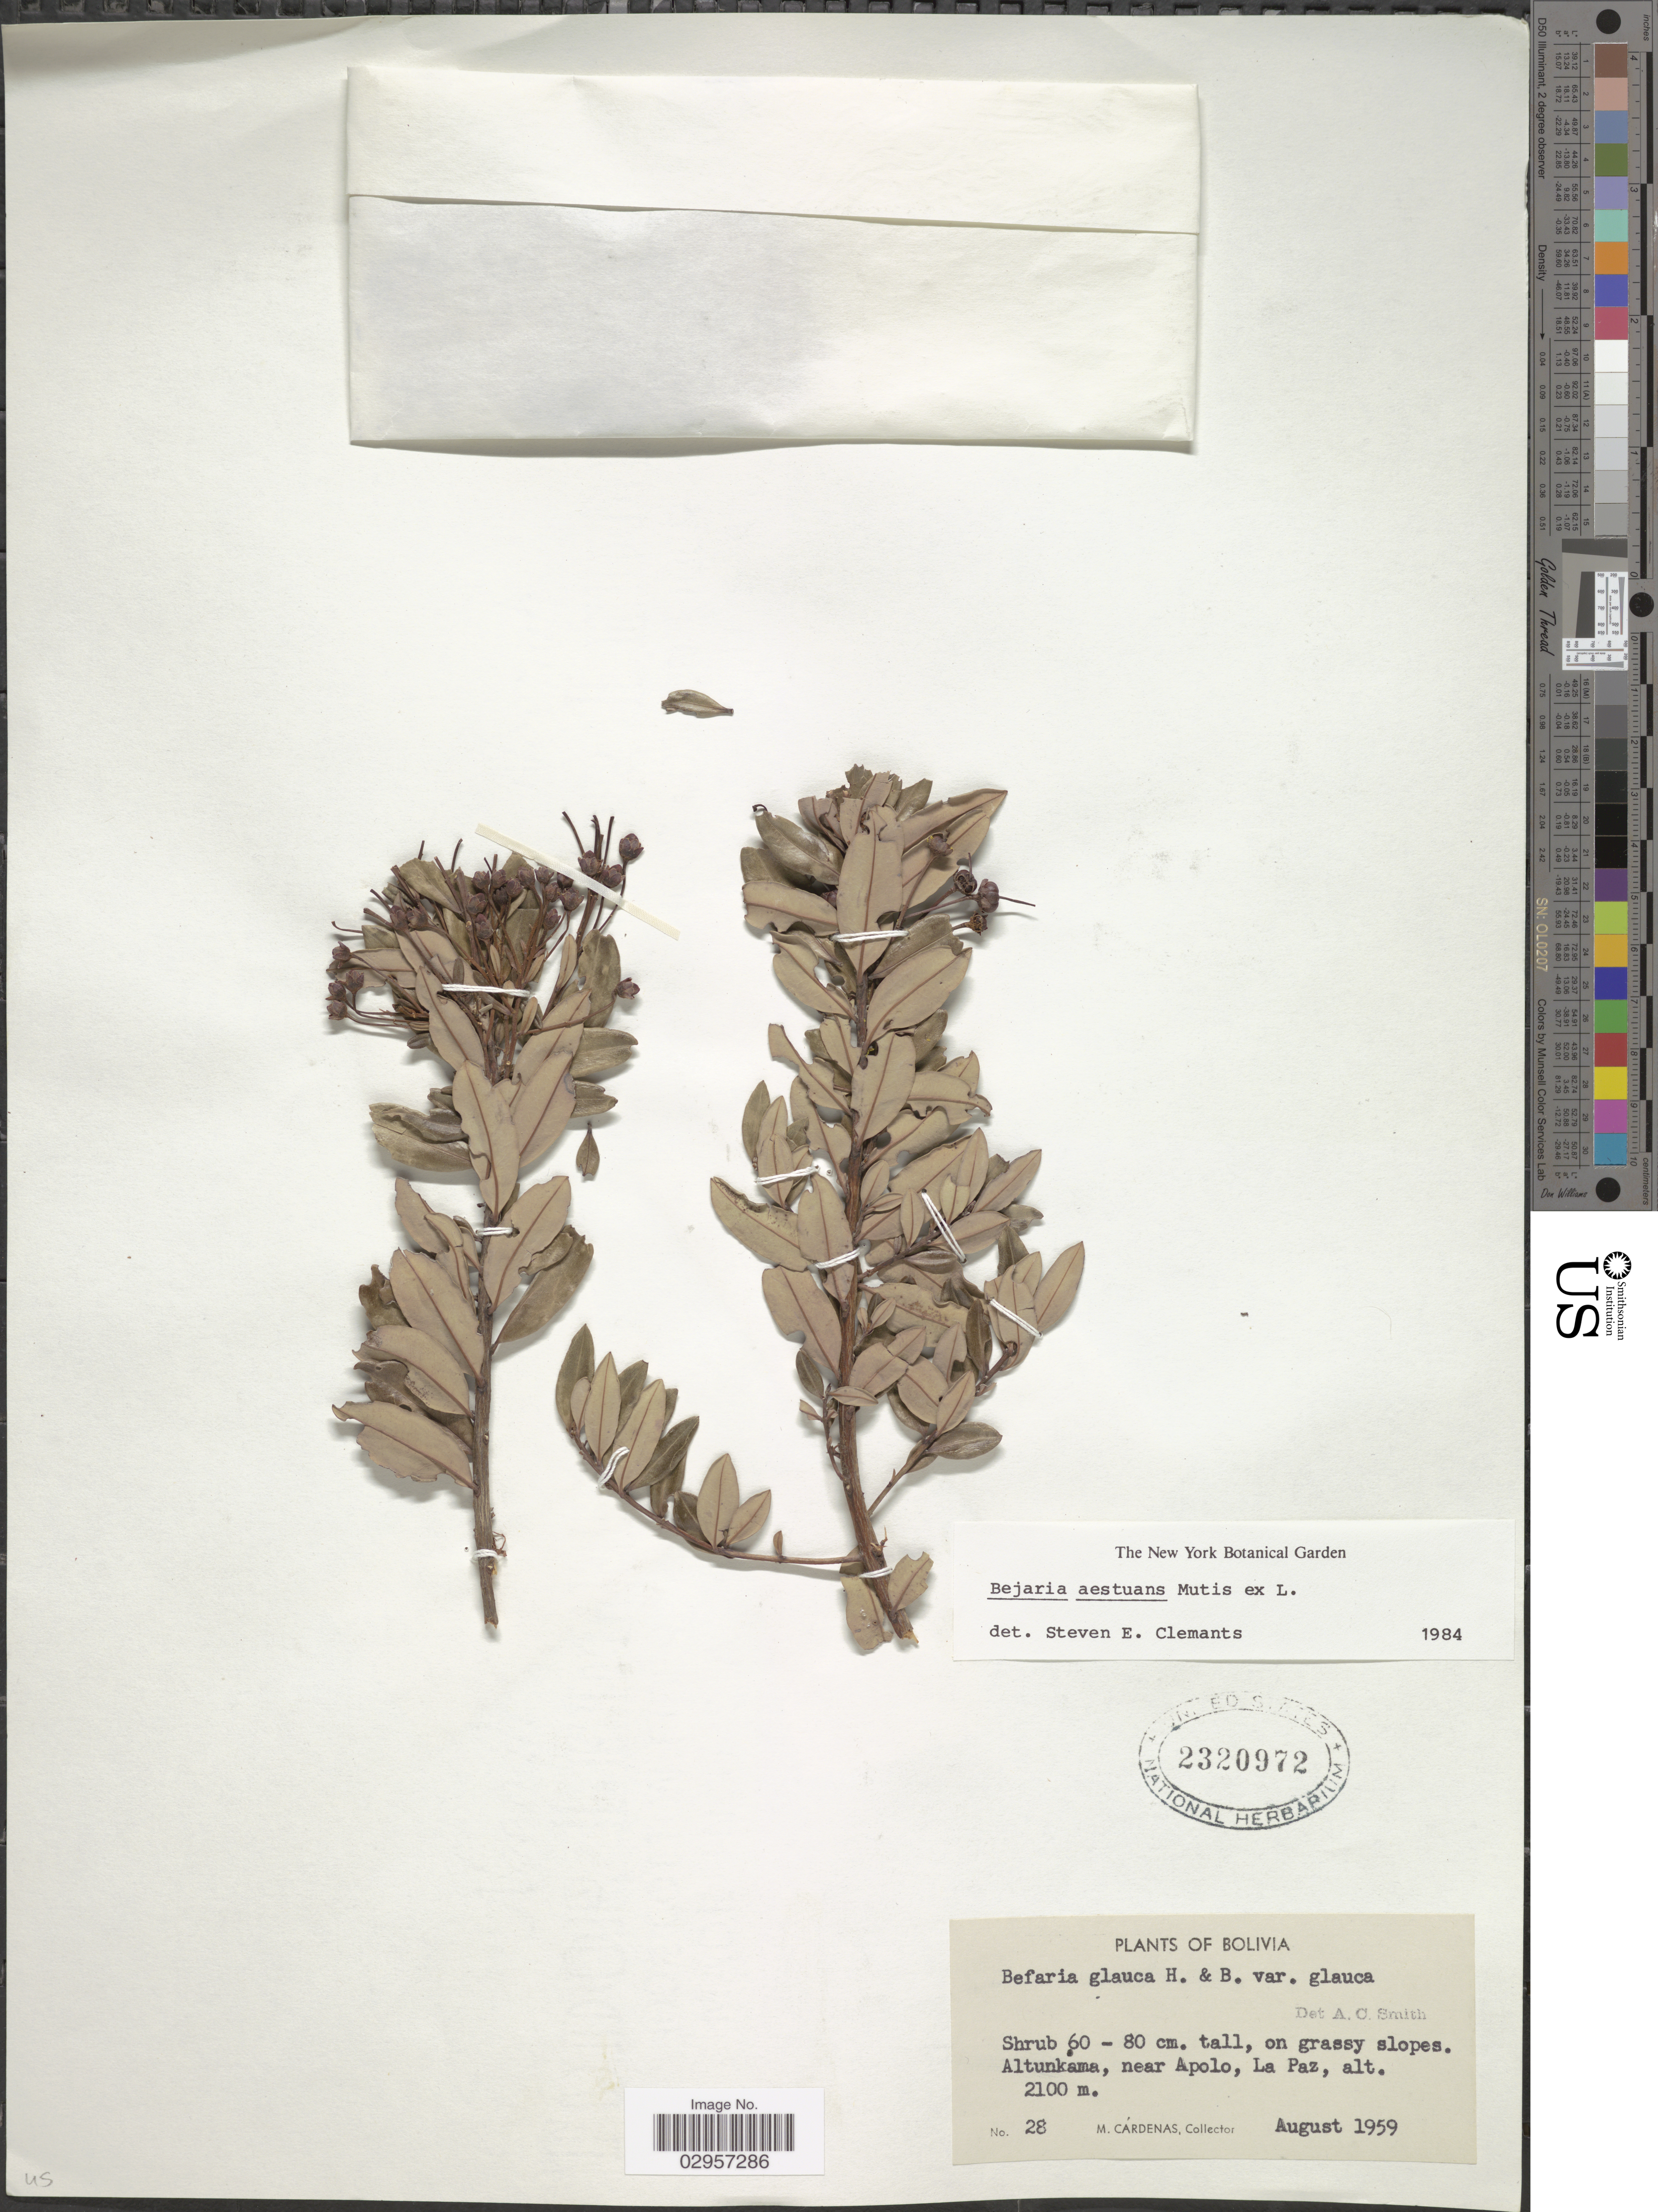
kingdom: Plantae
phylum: Tracheophyta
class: Magnoliopsida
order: Ericales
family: Ericaceae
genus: Befaria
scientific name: Befaria aestuans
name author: Mutis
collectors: M. Cárdenas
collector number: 28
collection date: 1959-08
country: Bolivia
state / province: La Paz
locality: Altunkama, near Apolo, La Paz.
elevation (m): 2100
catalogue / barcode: US 2320972